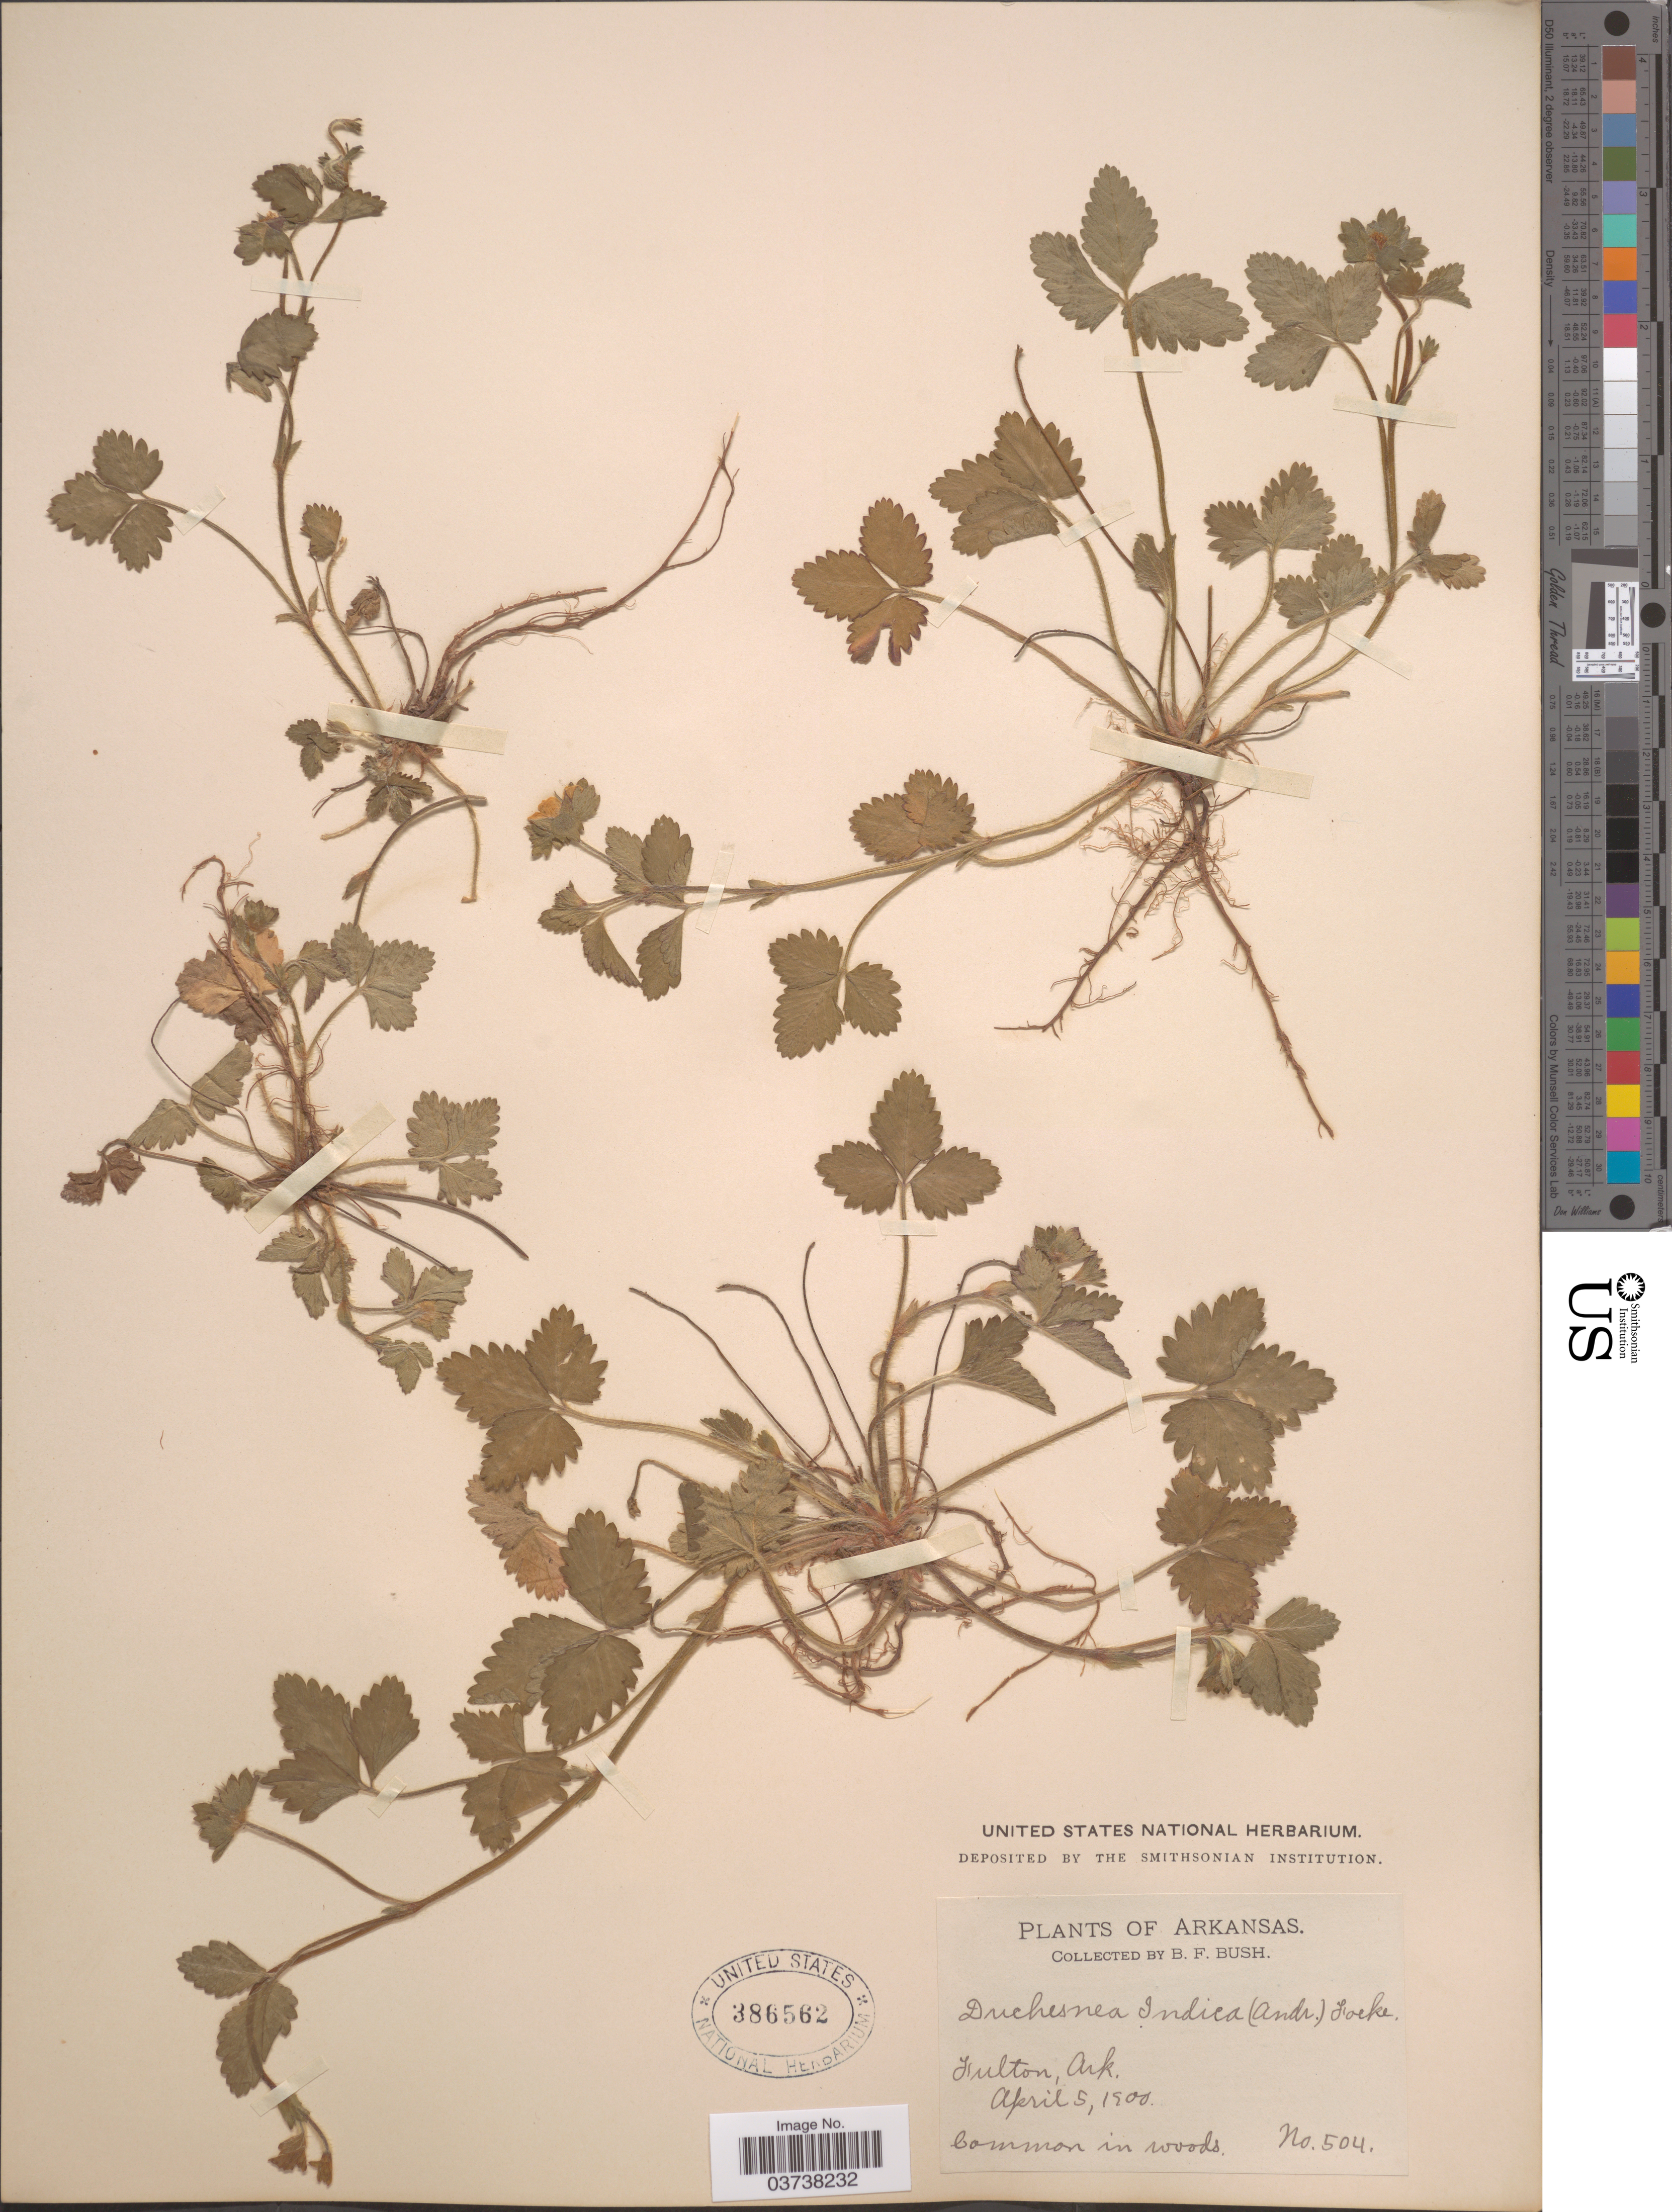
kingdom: Plantae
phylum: Tracheophyta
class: Magnoliopsida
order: Rosales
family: Rosaceae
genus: Potentilla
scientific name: Potentilla indica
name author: (Andrews) Th. Wolf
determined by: Strong, Mark T., (BOT), Smithsonian Institution - National Museum of Natural History (UNITED STATES)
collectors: B. F. Bush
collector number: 504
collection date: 1900-04-05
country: United States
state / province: Arkansas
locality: Fulton.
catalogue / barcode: US 386562